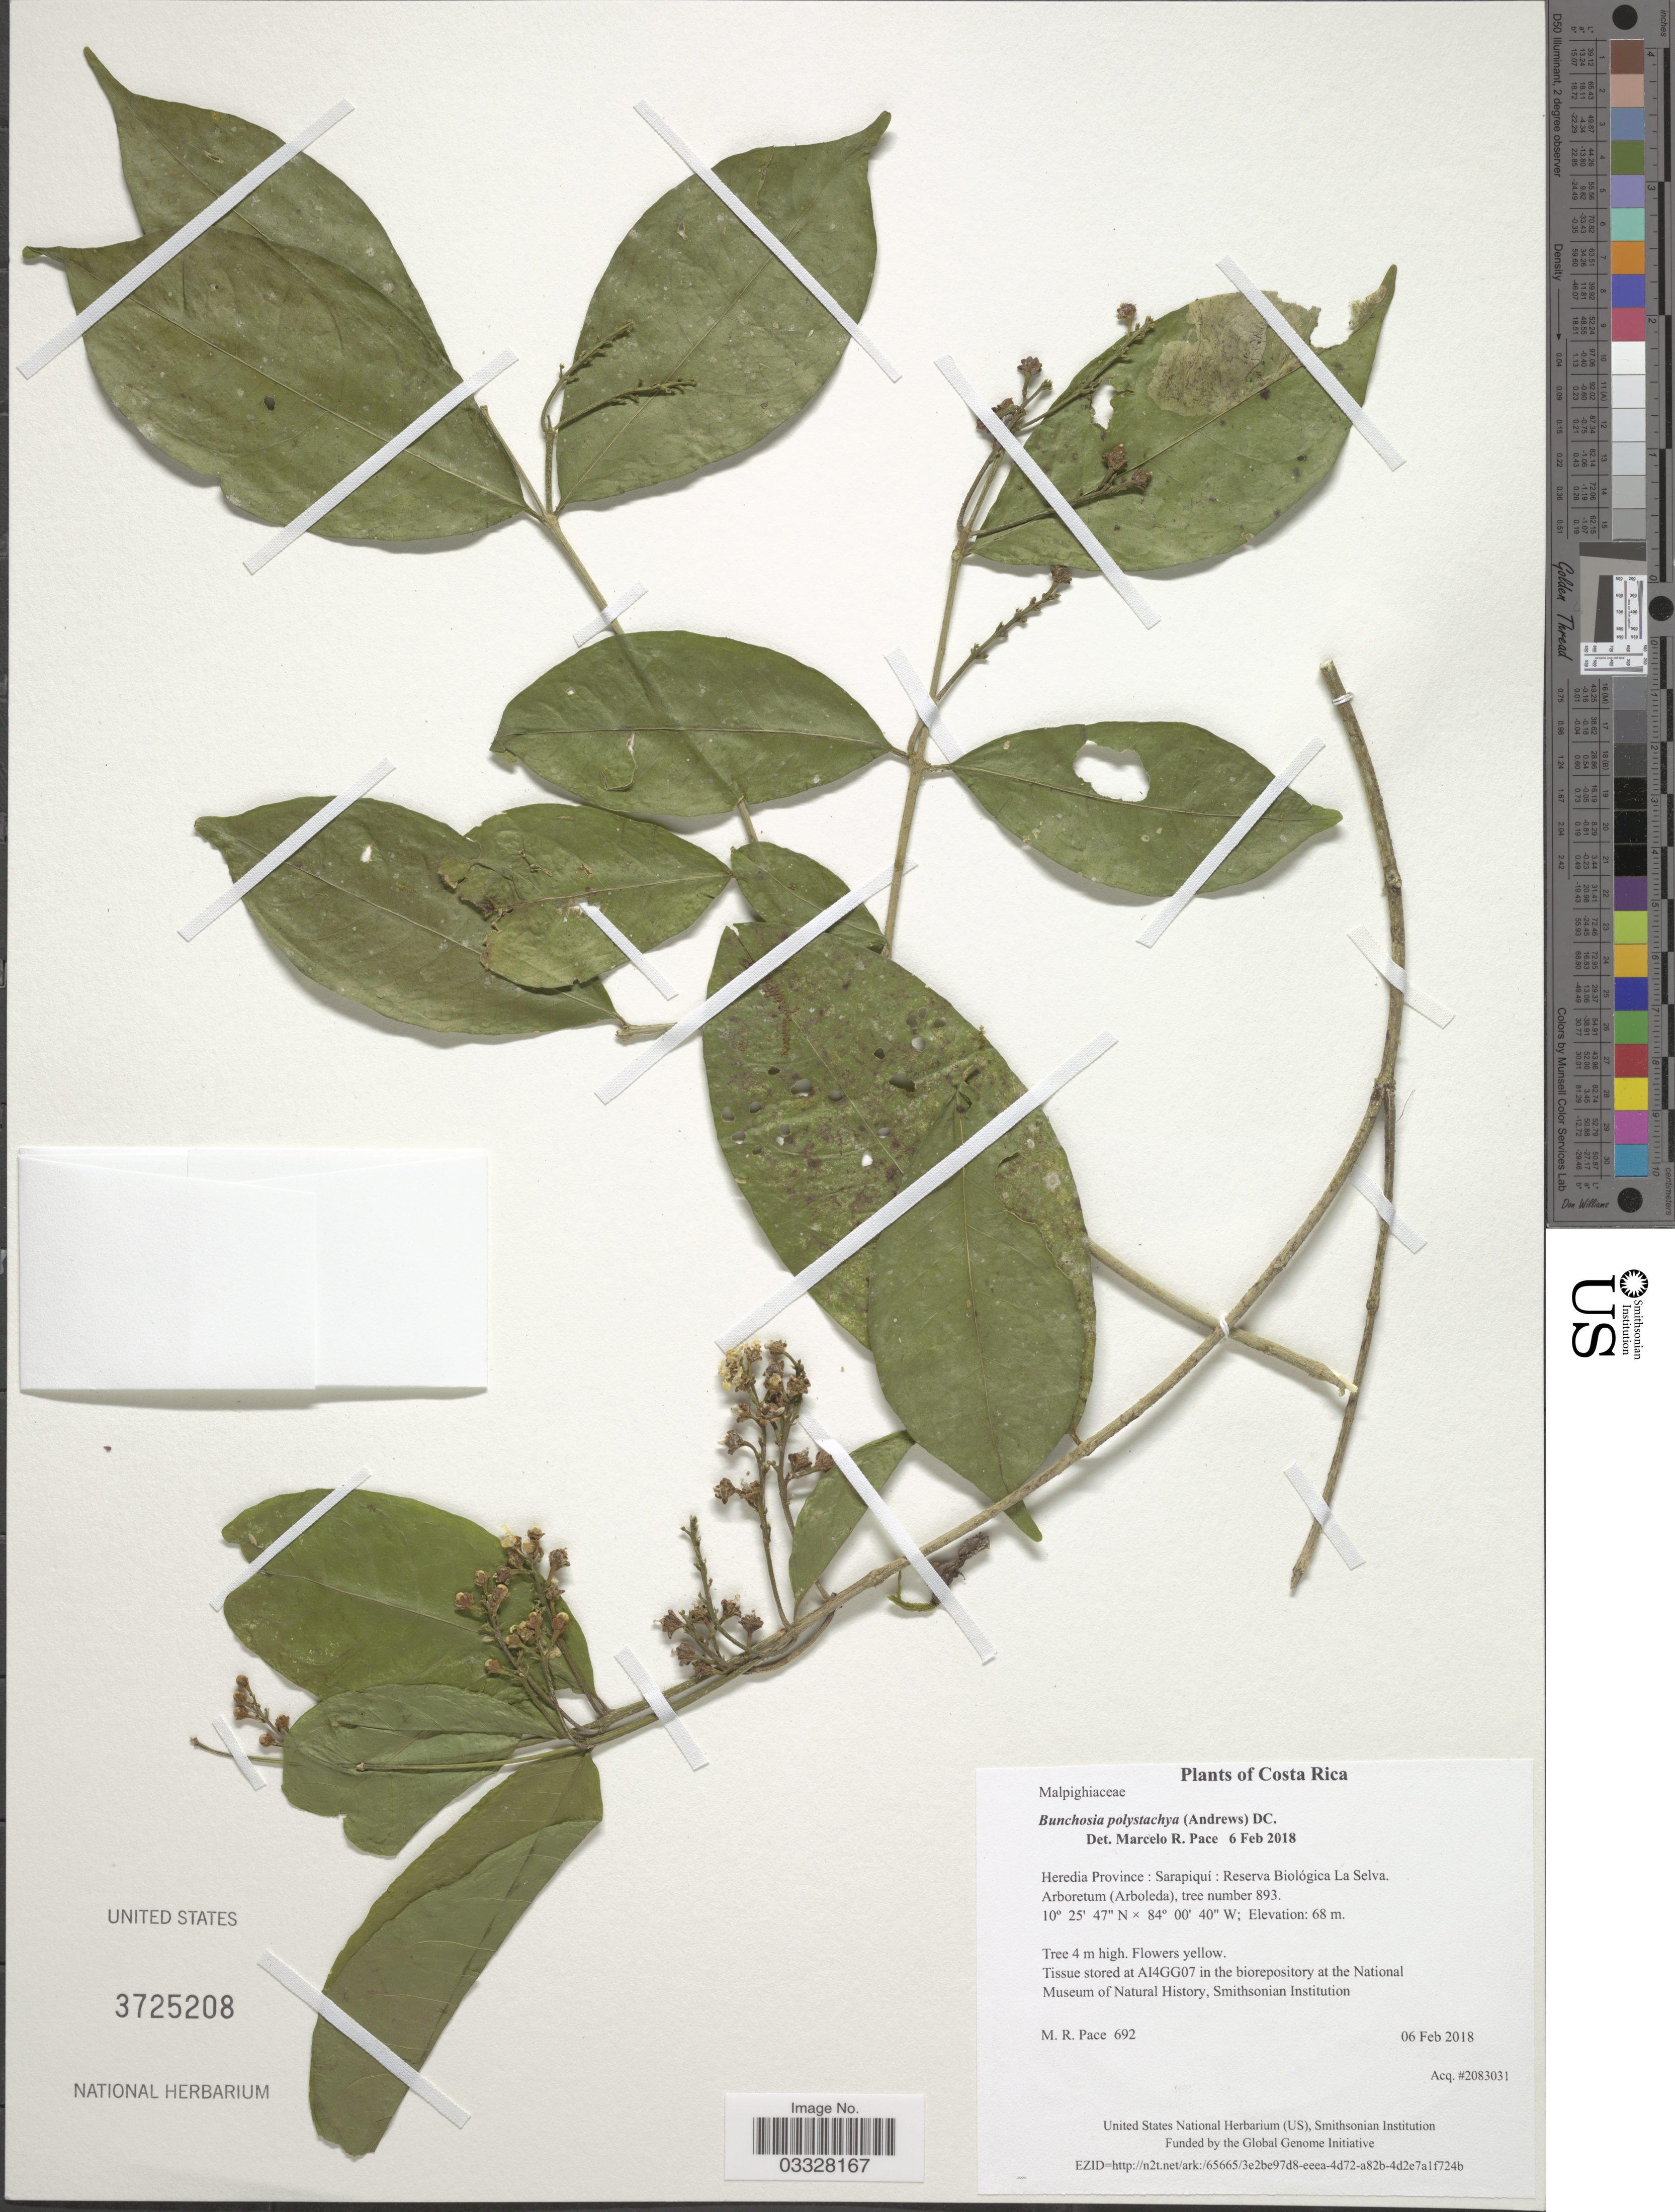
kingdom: Plantae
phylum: Tracheophyta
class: Magnoliopsida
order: Malpighiales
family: Malpighiaceae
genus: Bunchosia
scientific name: Bunchosia polystachya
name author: (Andrews) DC.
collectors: M. R. Pace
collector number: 692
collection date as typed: Transcribed d/m/y: 6/2/2018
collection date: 2018-02-06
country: Costa Rica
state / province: Heredia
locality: Sarapiquí: Reserva Biológica La Selva.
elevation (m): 68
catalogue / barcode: US 3725208